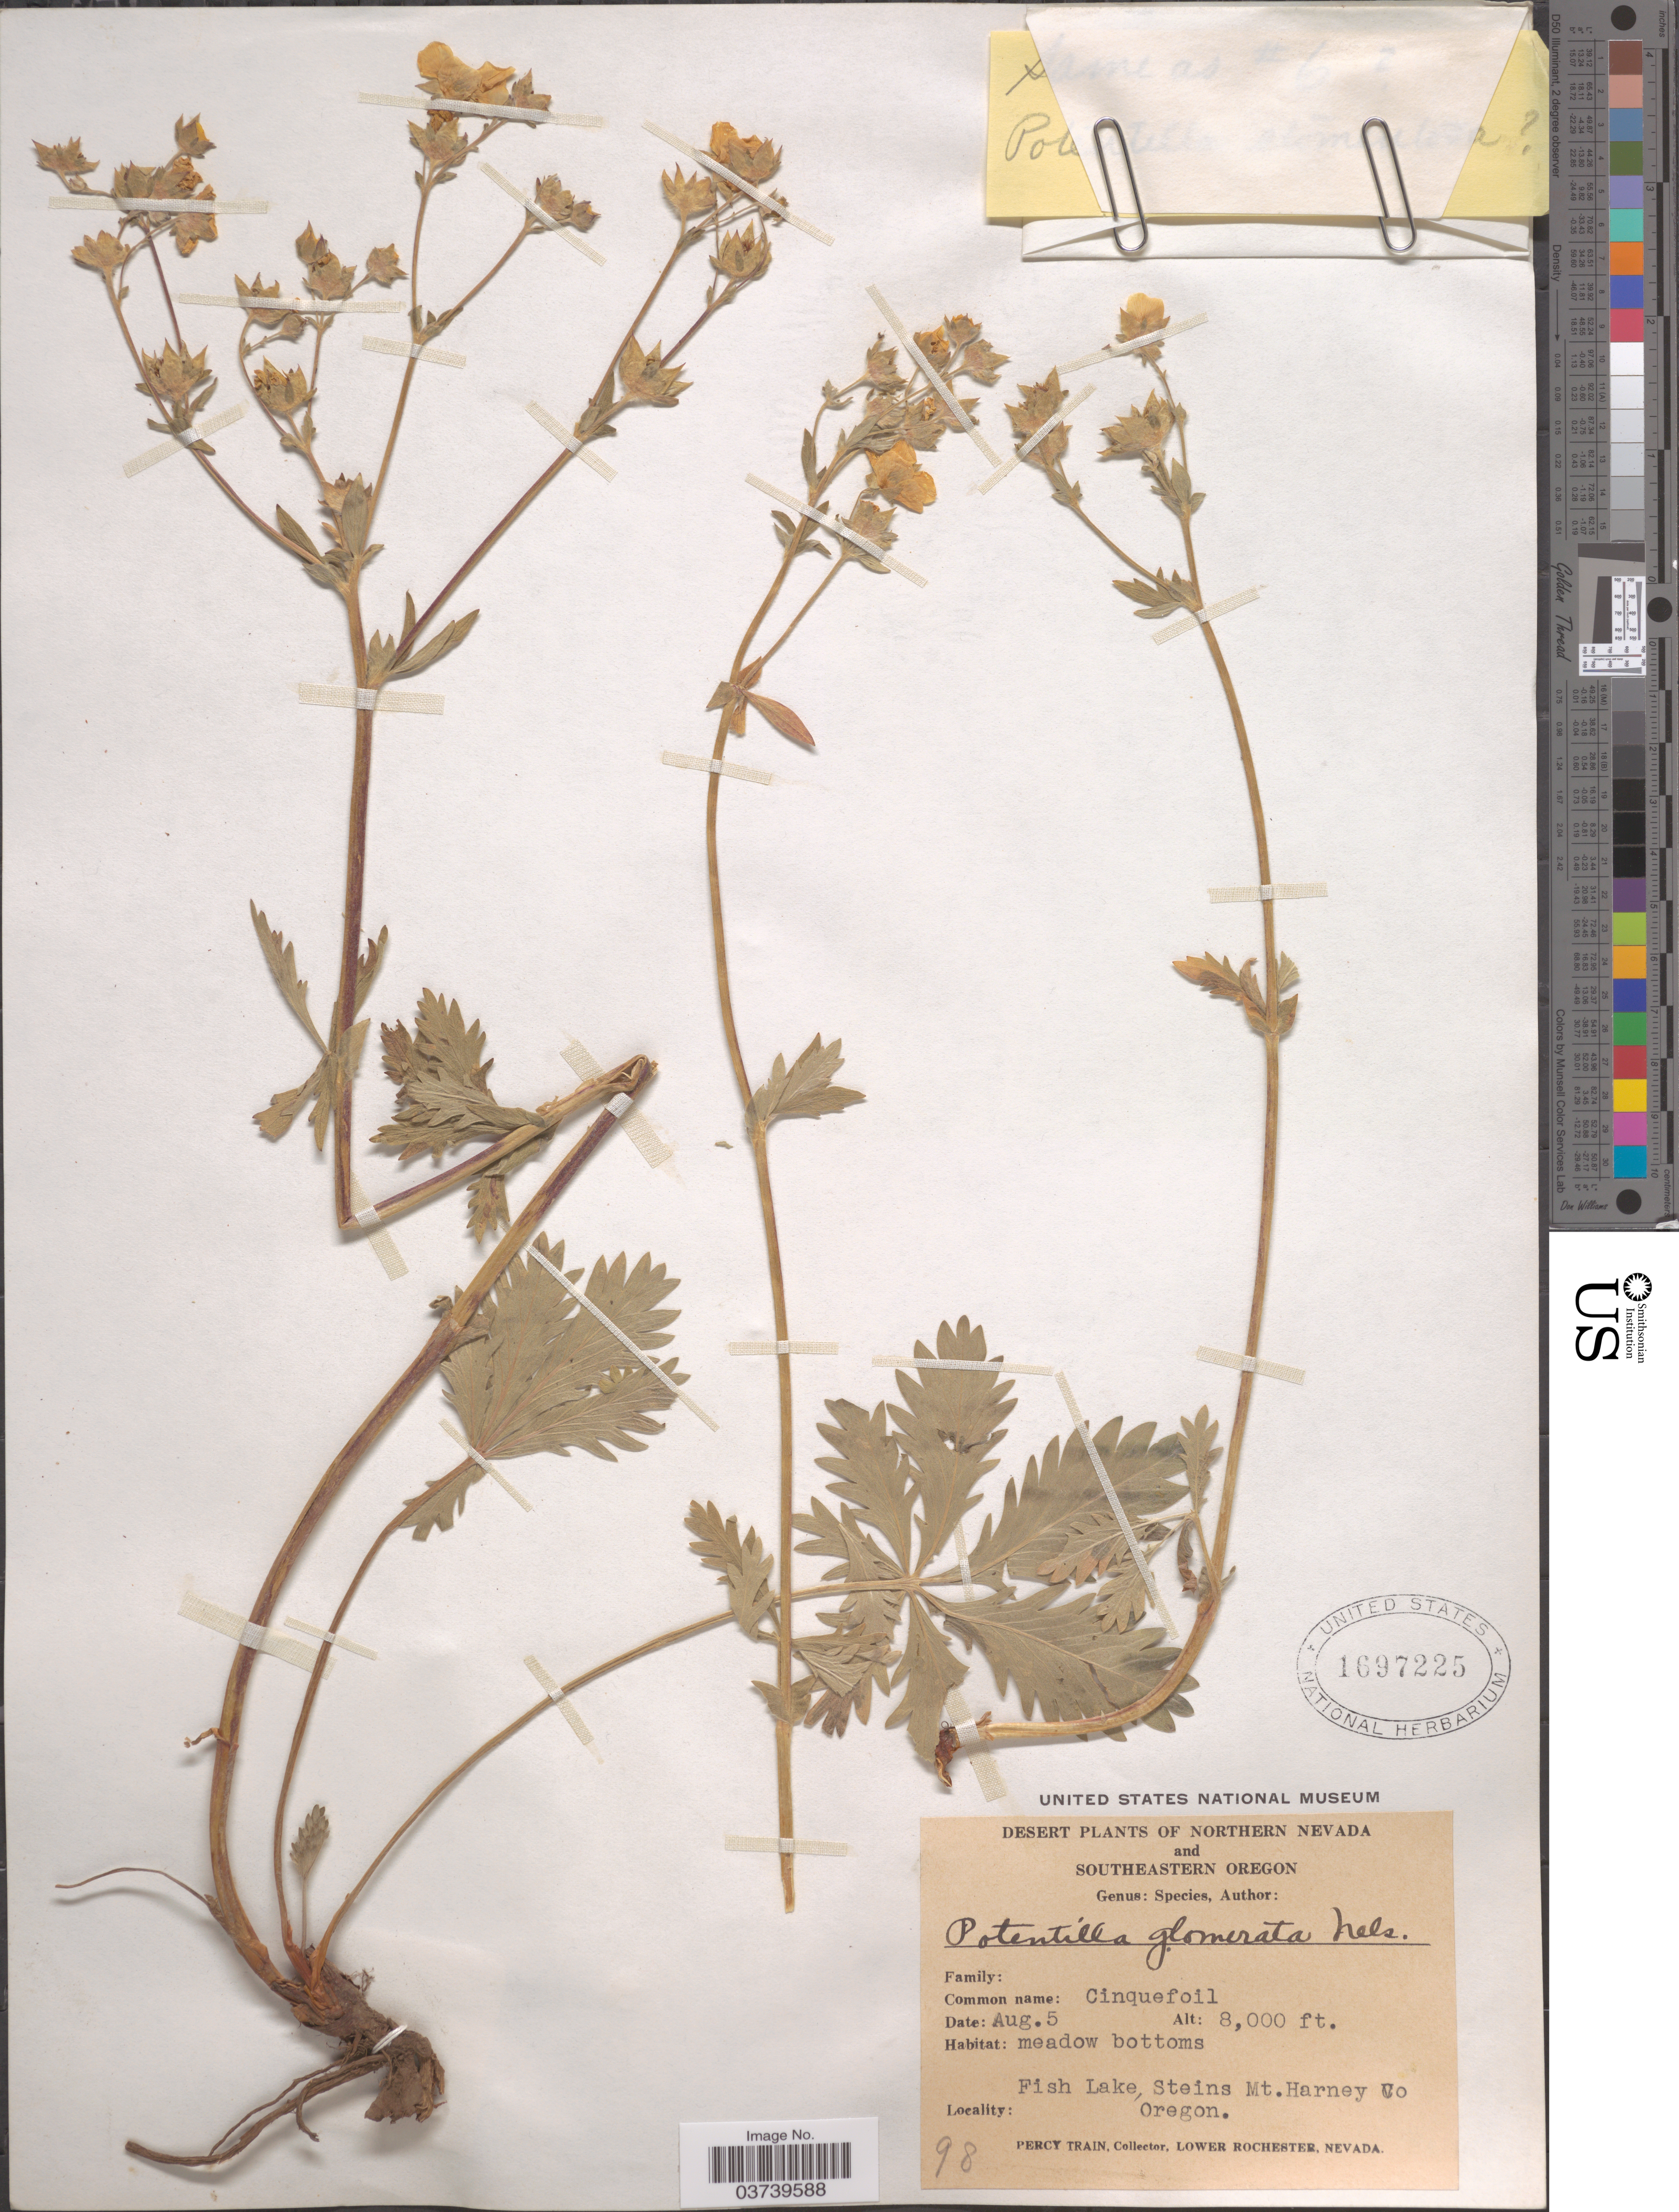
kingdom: Plantae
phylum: Tracheophyta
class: Magnoliopsida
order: Rosales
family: Rosaceae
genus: Potentilla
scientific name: Potentilla gracilis var. fastigiata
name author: (Nutt.) S. Watson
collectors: P. Train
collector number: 98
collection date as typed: Transcribed d/m/y: /8/5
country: United States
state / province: Oregon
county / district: Harney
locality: Southeastern Oregon. Fish Lake, Steins Mt. Harney Co.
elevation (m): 2438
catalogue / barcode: US 1697225